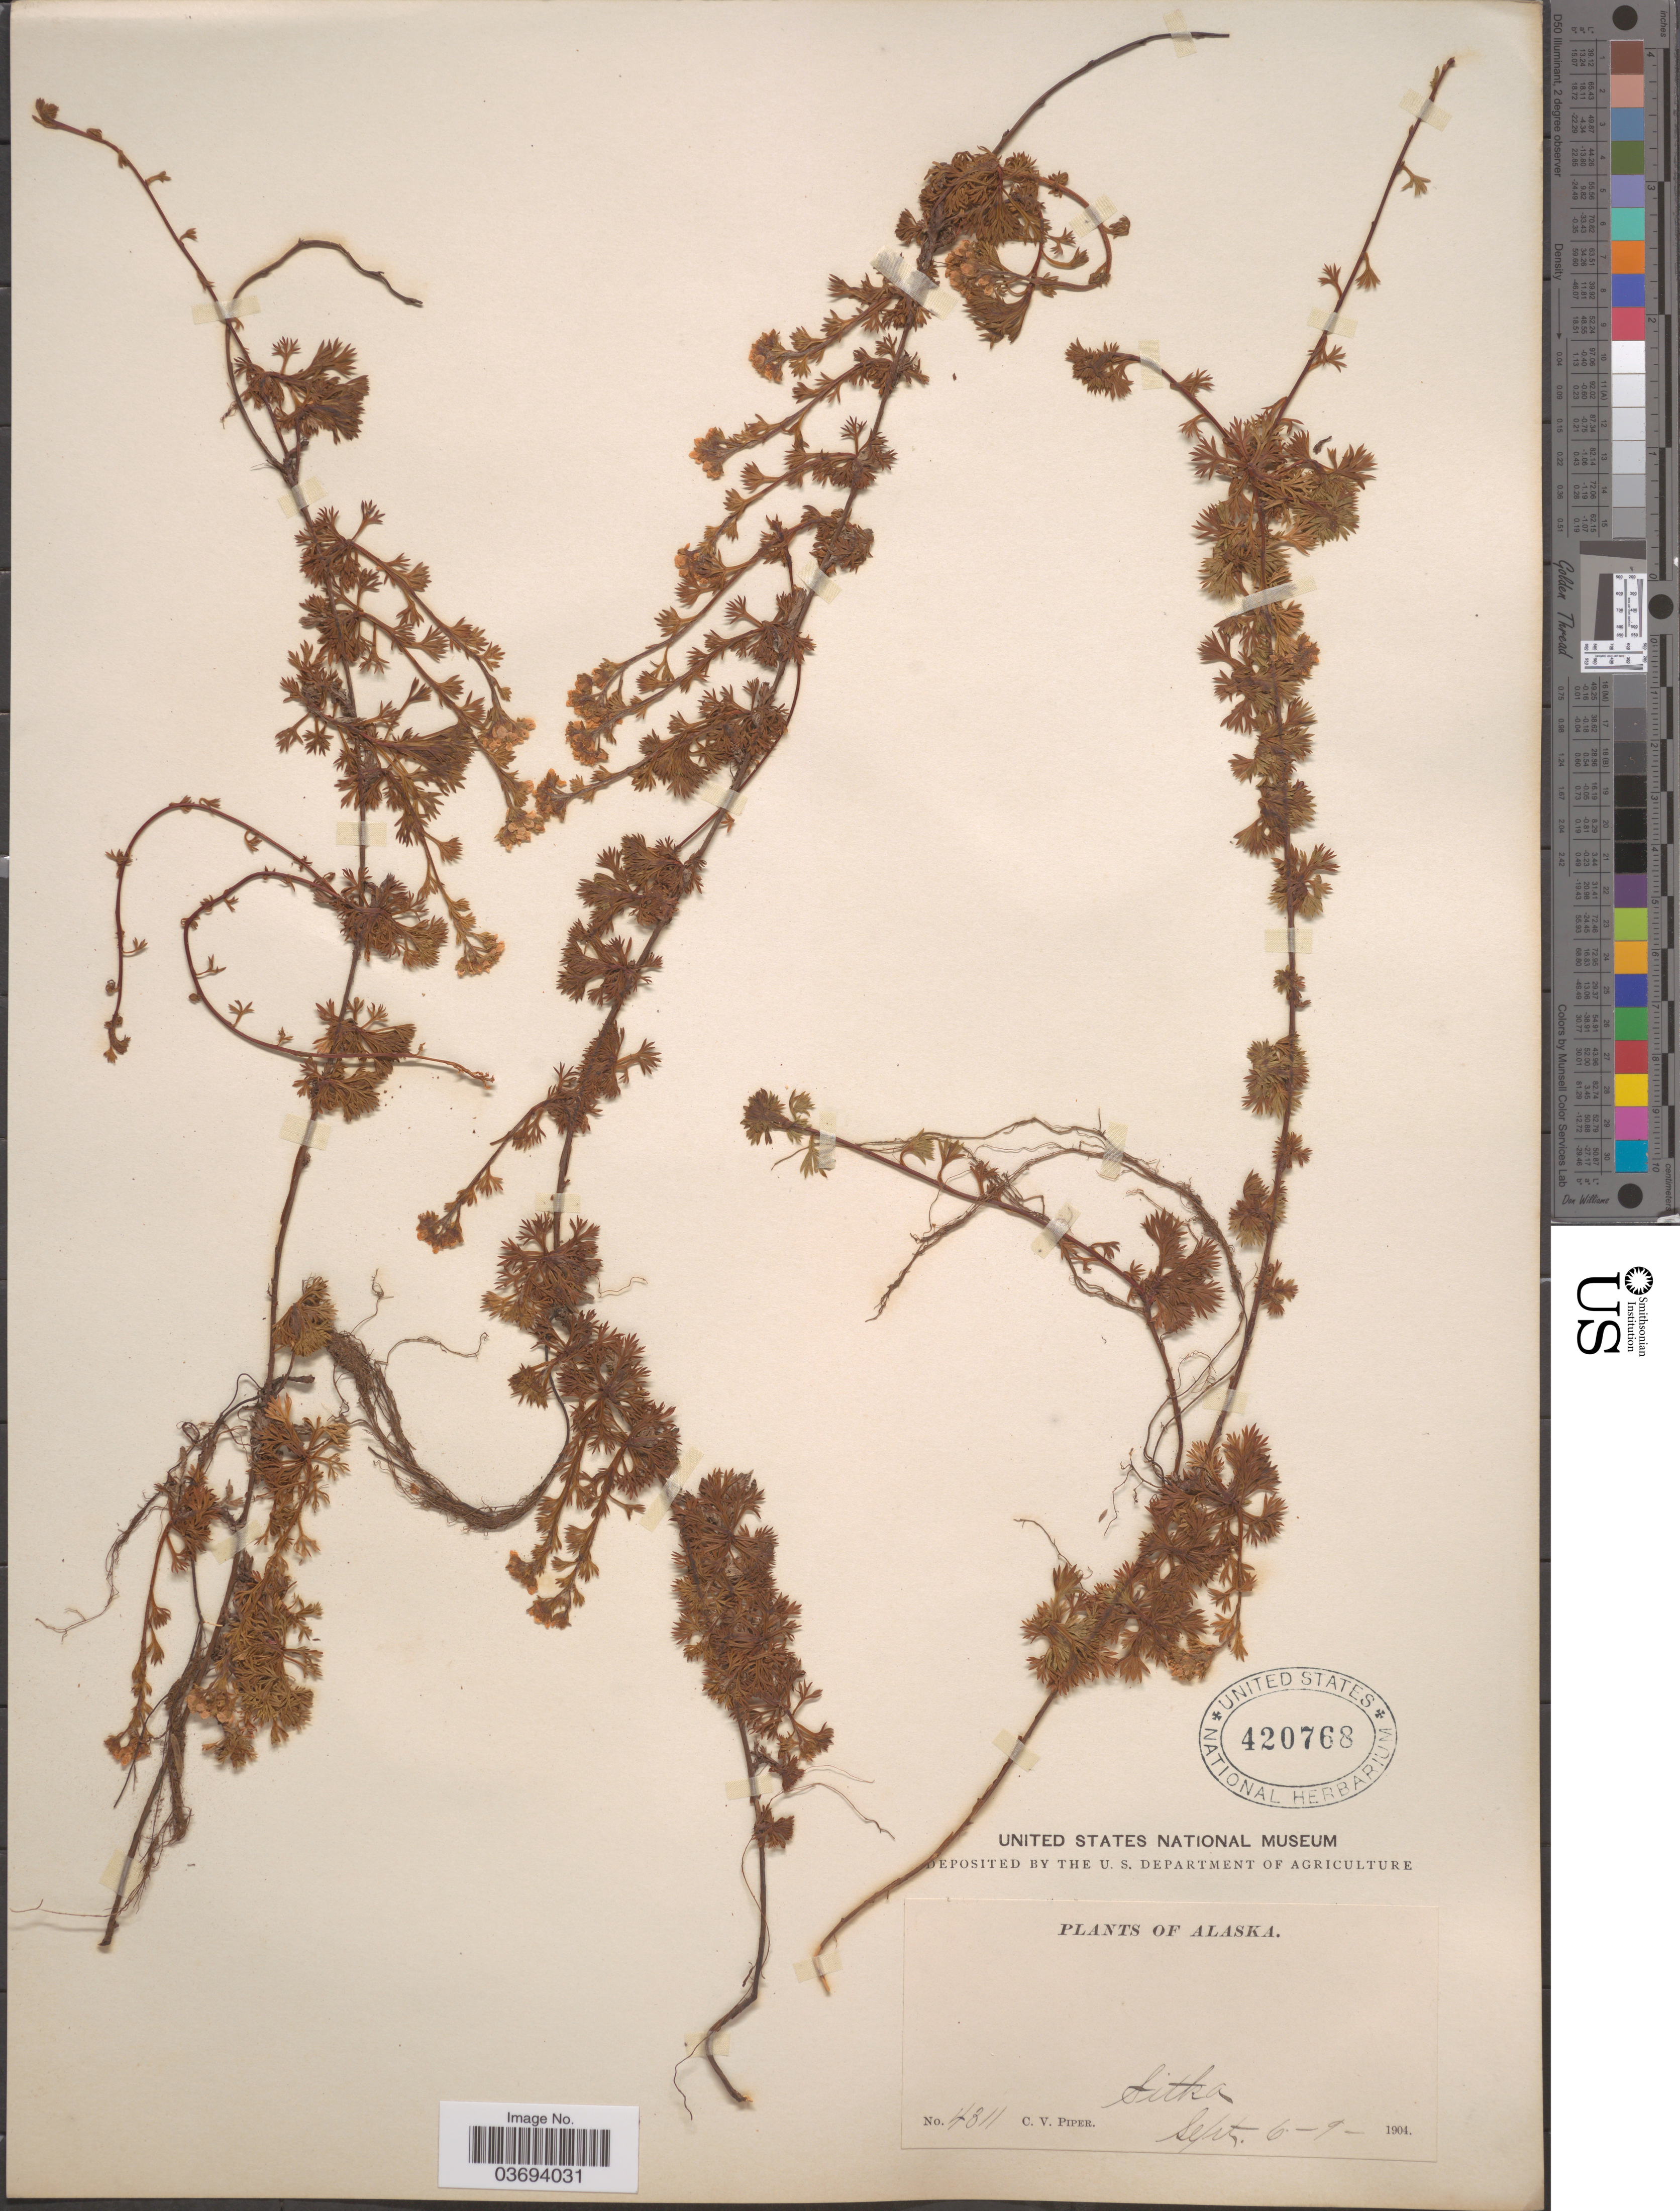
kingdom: Plantae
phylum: Tracheophyta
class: Magnoliopsida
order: Rosales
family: Rosaceae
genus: Luetkea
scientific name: Luetkea pectinata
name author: (Pursh) Kuntze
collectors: C. V. Piper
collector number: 4311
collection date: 1904-09-06/1904-09-09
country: United States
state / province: Alaska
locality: Sitka.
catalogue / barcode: US 420768